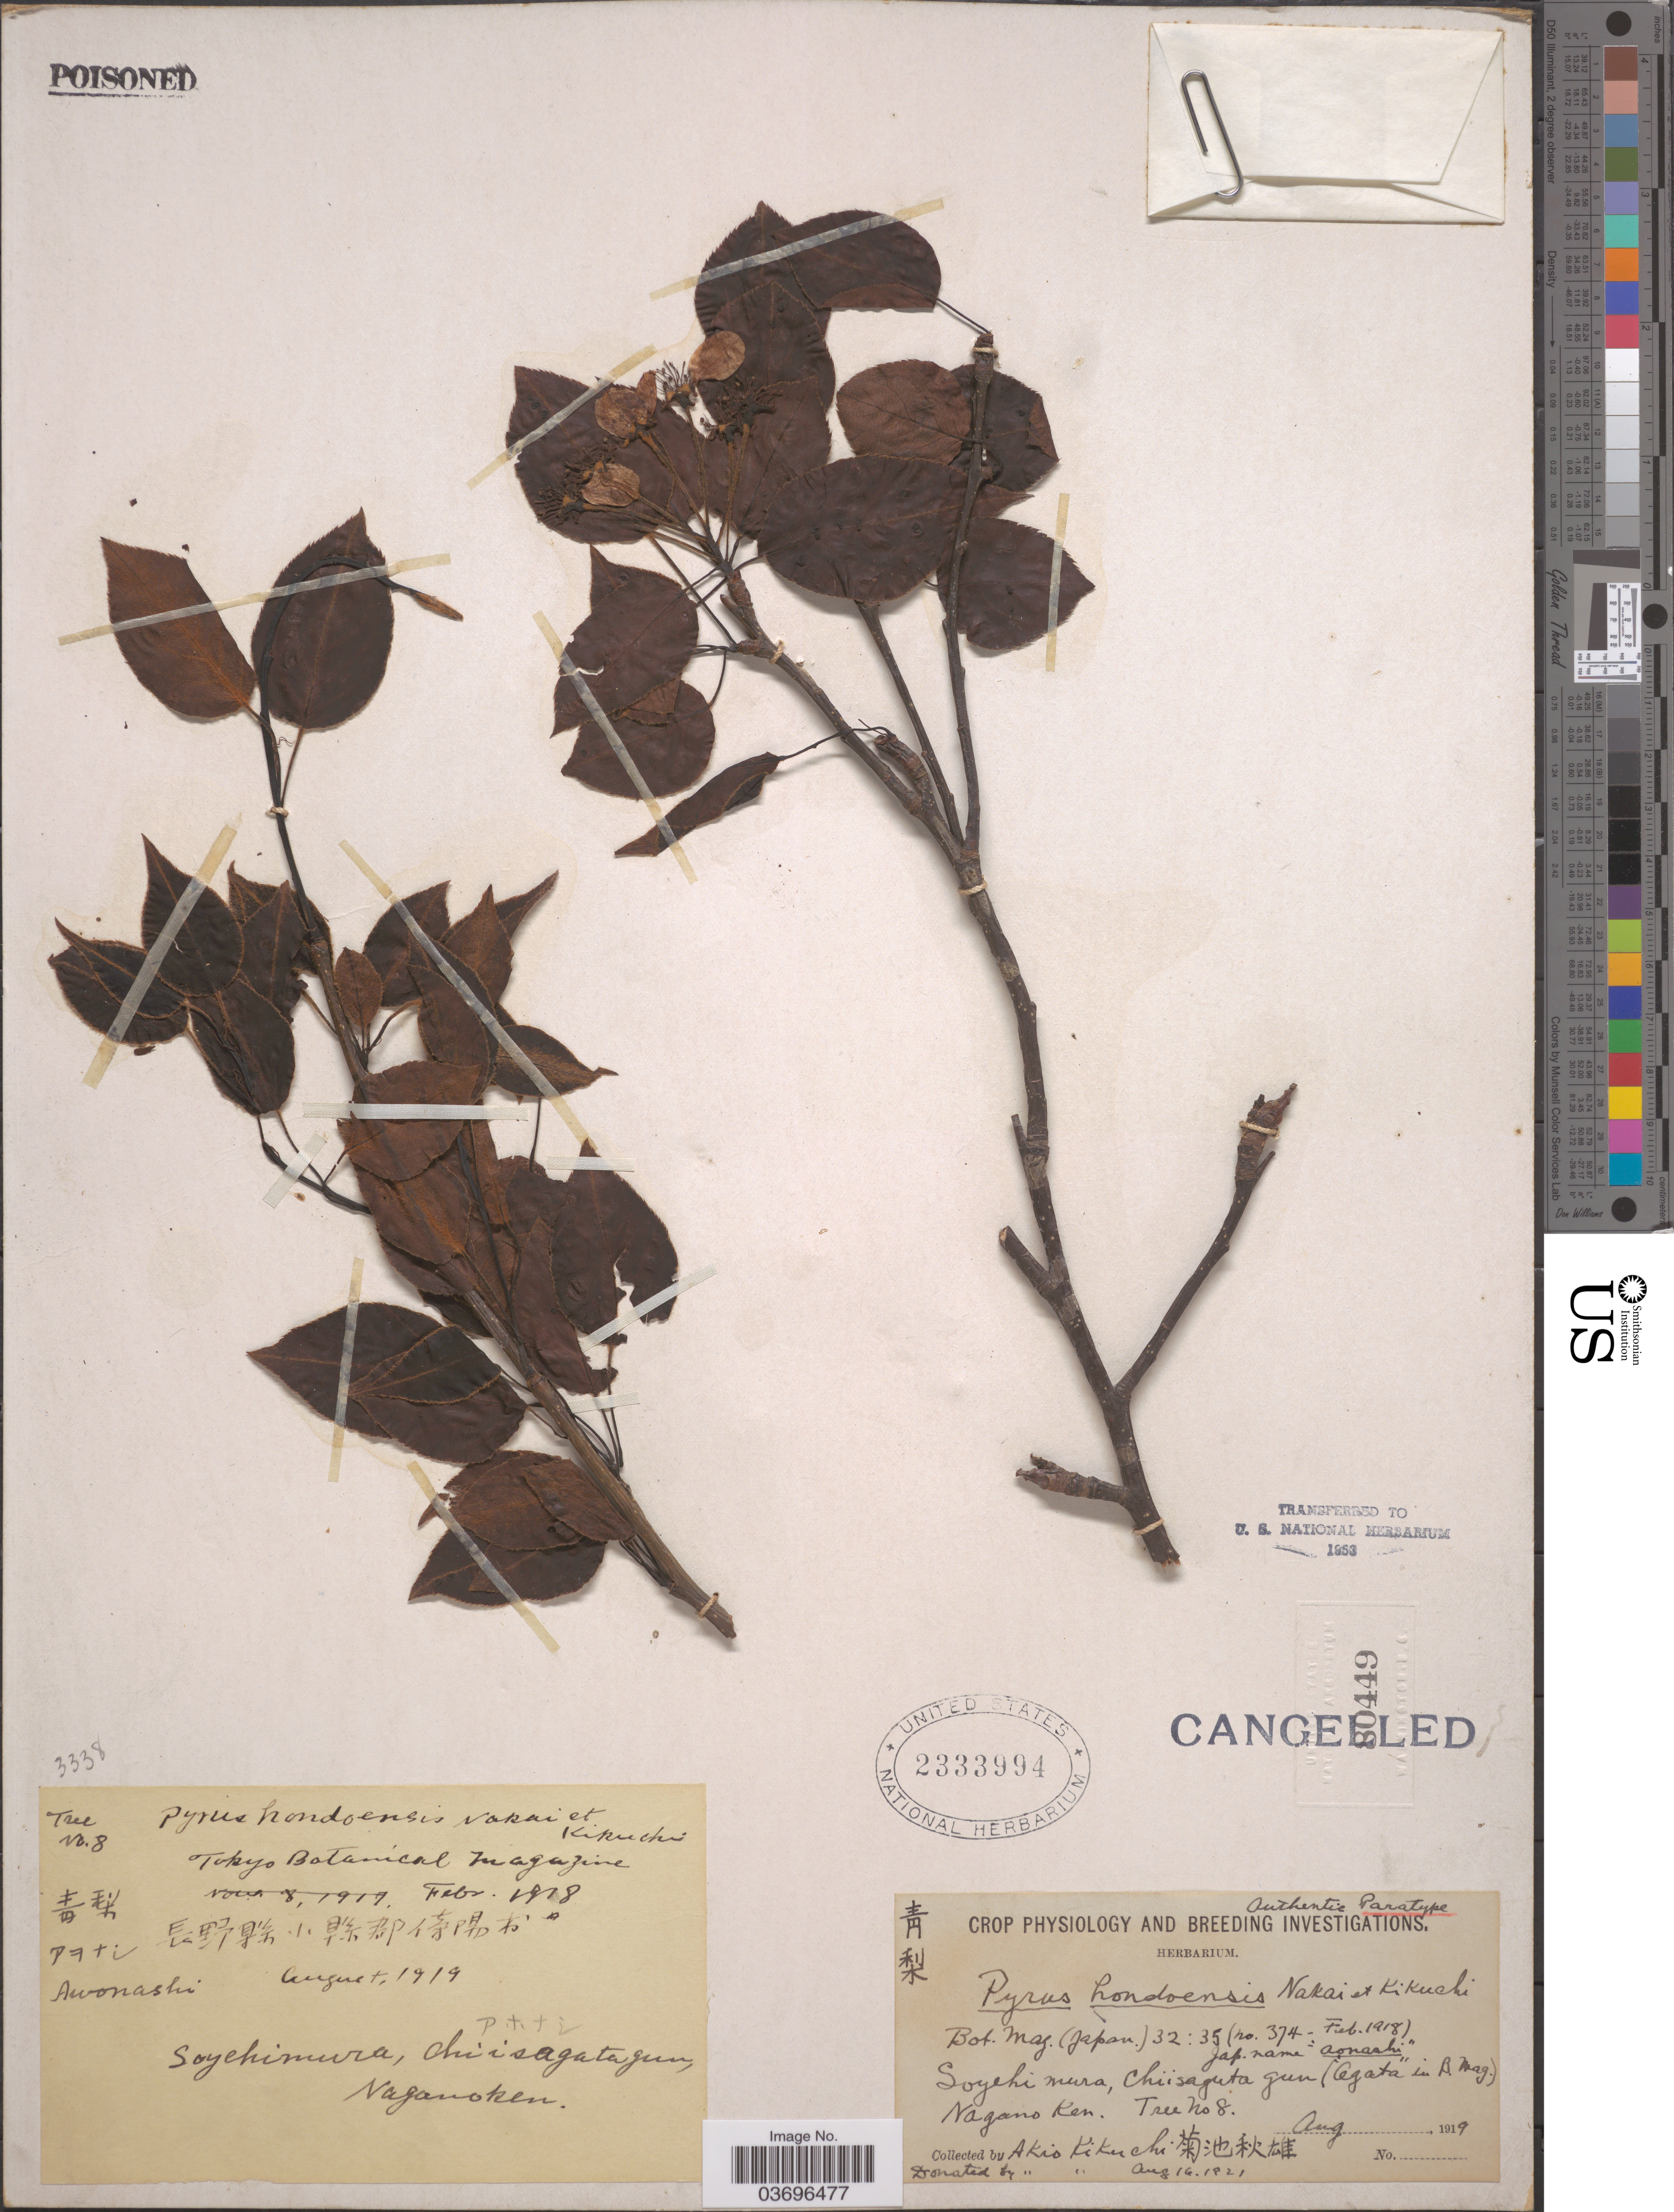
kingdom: Plantae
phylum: Tracheophyta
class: Magnoliopsida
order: Rosales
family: Rosaceae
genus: Pyrus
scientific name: Pyrus hondoensis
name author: Nakai & Kikuchi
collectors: A. Kikuchi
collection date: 1919-08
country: Japan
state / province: Nagano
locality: Awonashi [unsure placement]. X. Soyehimura, Chiisaguta gun ('Agata' in B. Mag.) Nagano Ken.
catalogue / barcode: US 2333994